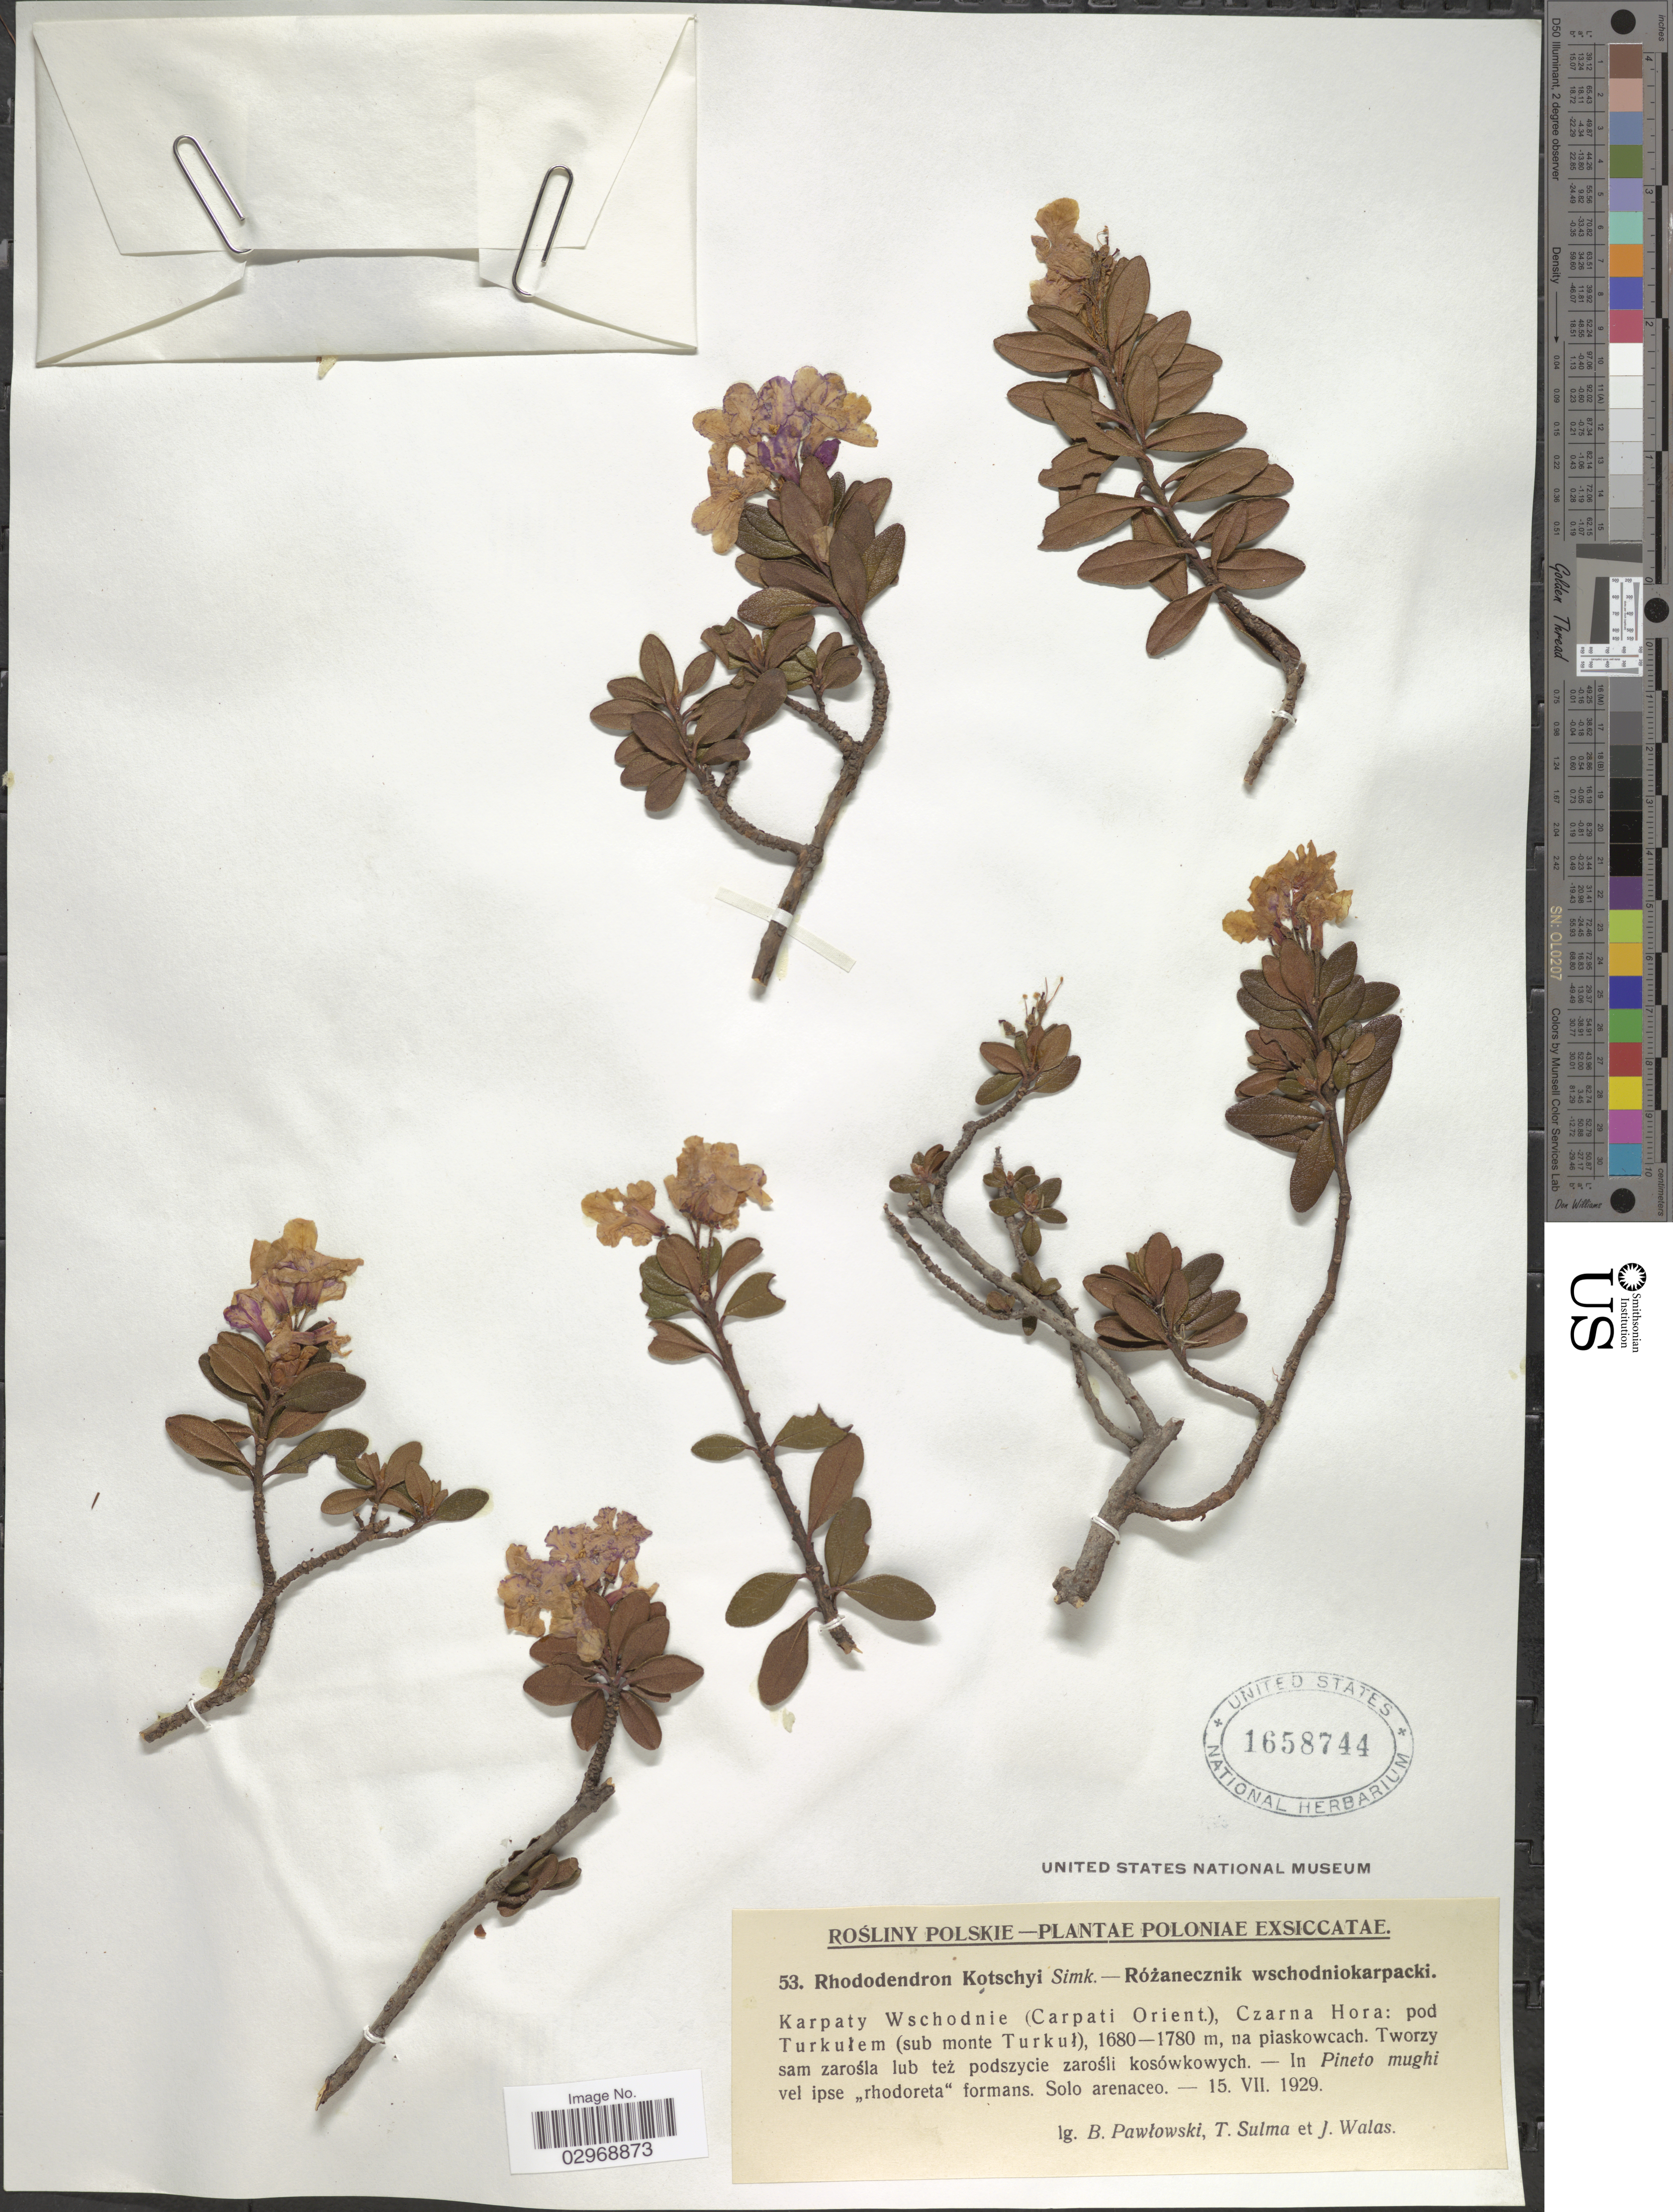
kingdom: Plantae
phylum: Tracheophyta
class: Magnoliopsida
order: Ericales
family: Ericaceae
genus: Rhododendron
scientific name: Rhododendron kotschyi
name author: Simonk.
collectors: B. Pawlowski, T. Sulma & J. Walas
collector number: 53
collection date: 1929-07-15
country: Poland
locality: Karpaty Wschodnie (Carpati Orient.), Czarna Hora: pod Turkulem (sub monte Turkul).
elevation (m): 1680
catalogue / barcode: US 1658744